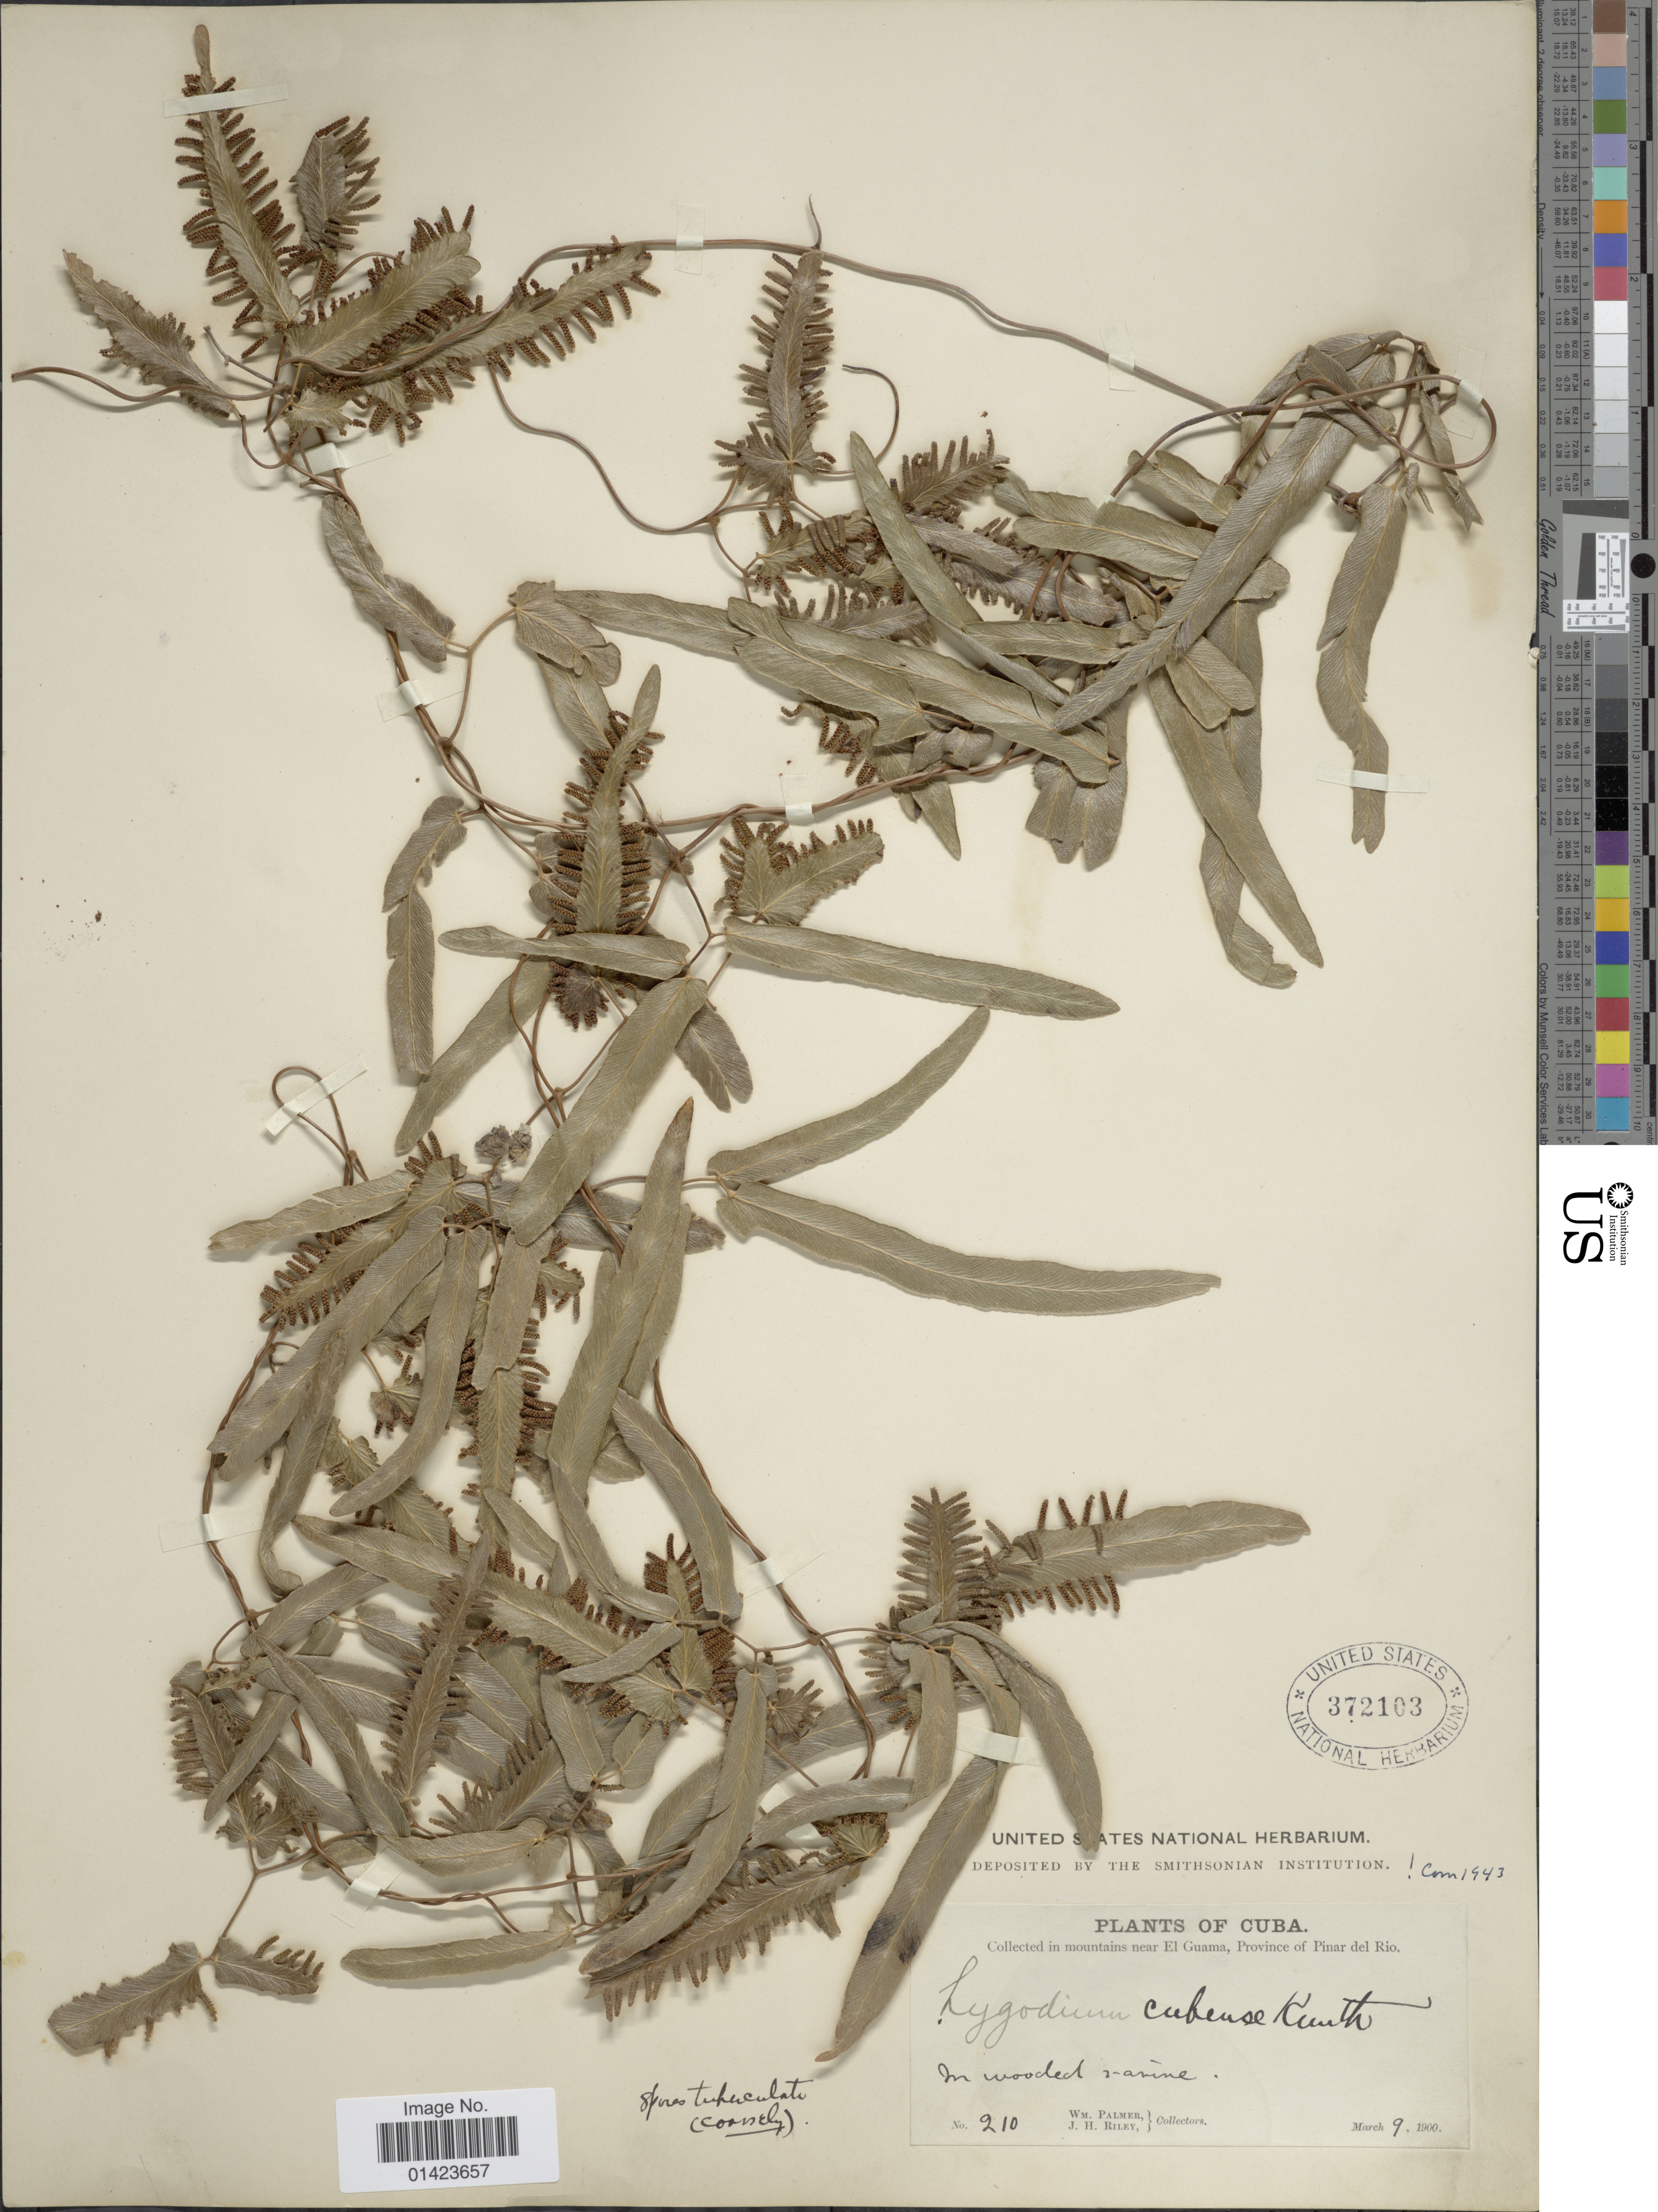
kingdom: Plantae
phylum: Tracheophyta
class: Polypodiopsida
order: Schizaeales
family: Lygodiaceae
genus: Lygodium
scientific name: Lygodium cubense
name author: Kunth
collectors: W. Palmer & J. H. Riley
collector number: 210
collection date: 1900-03-09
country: Cuba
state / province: Pinar del Río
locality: Mountains near El Guama, Province of Pinar del Rio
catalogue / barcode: US 372103